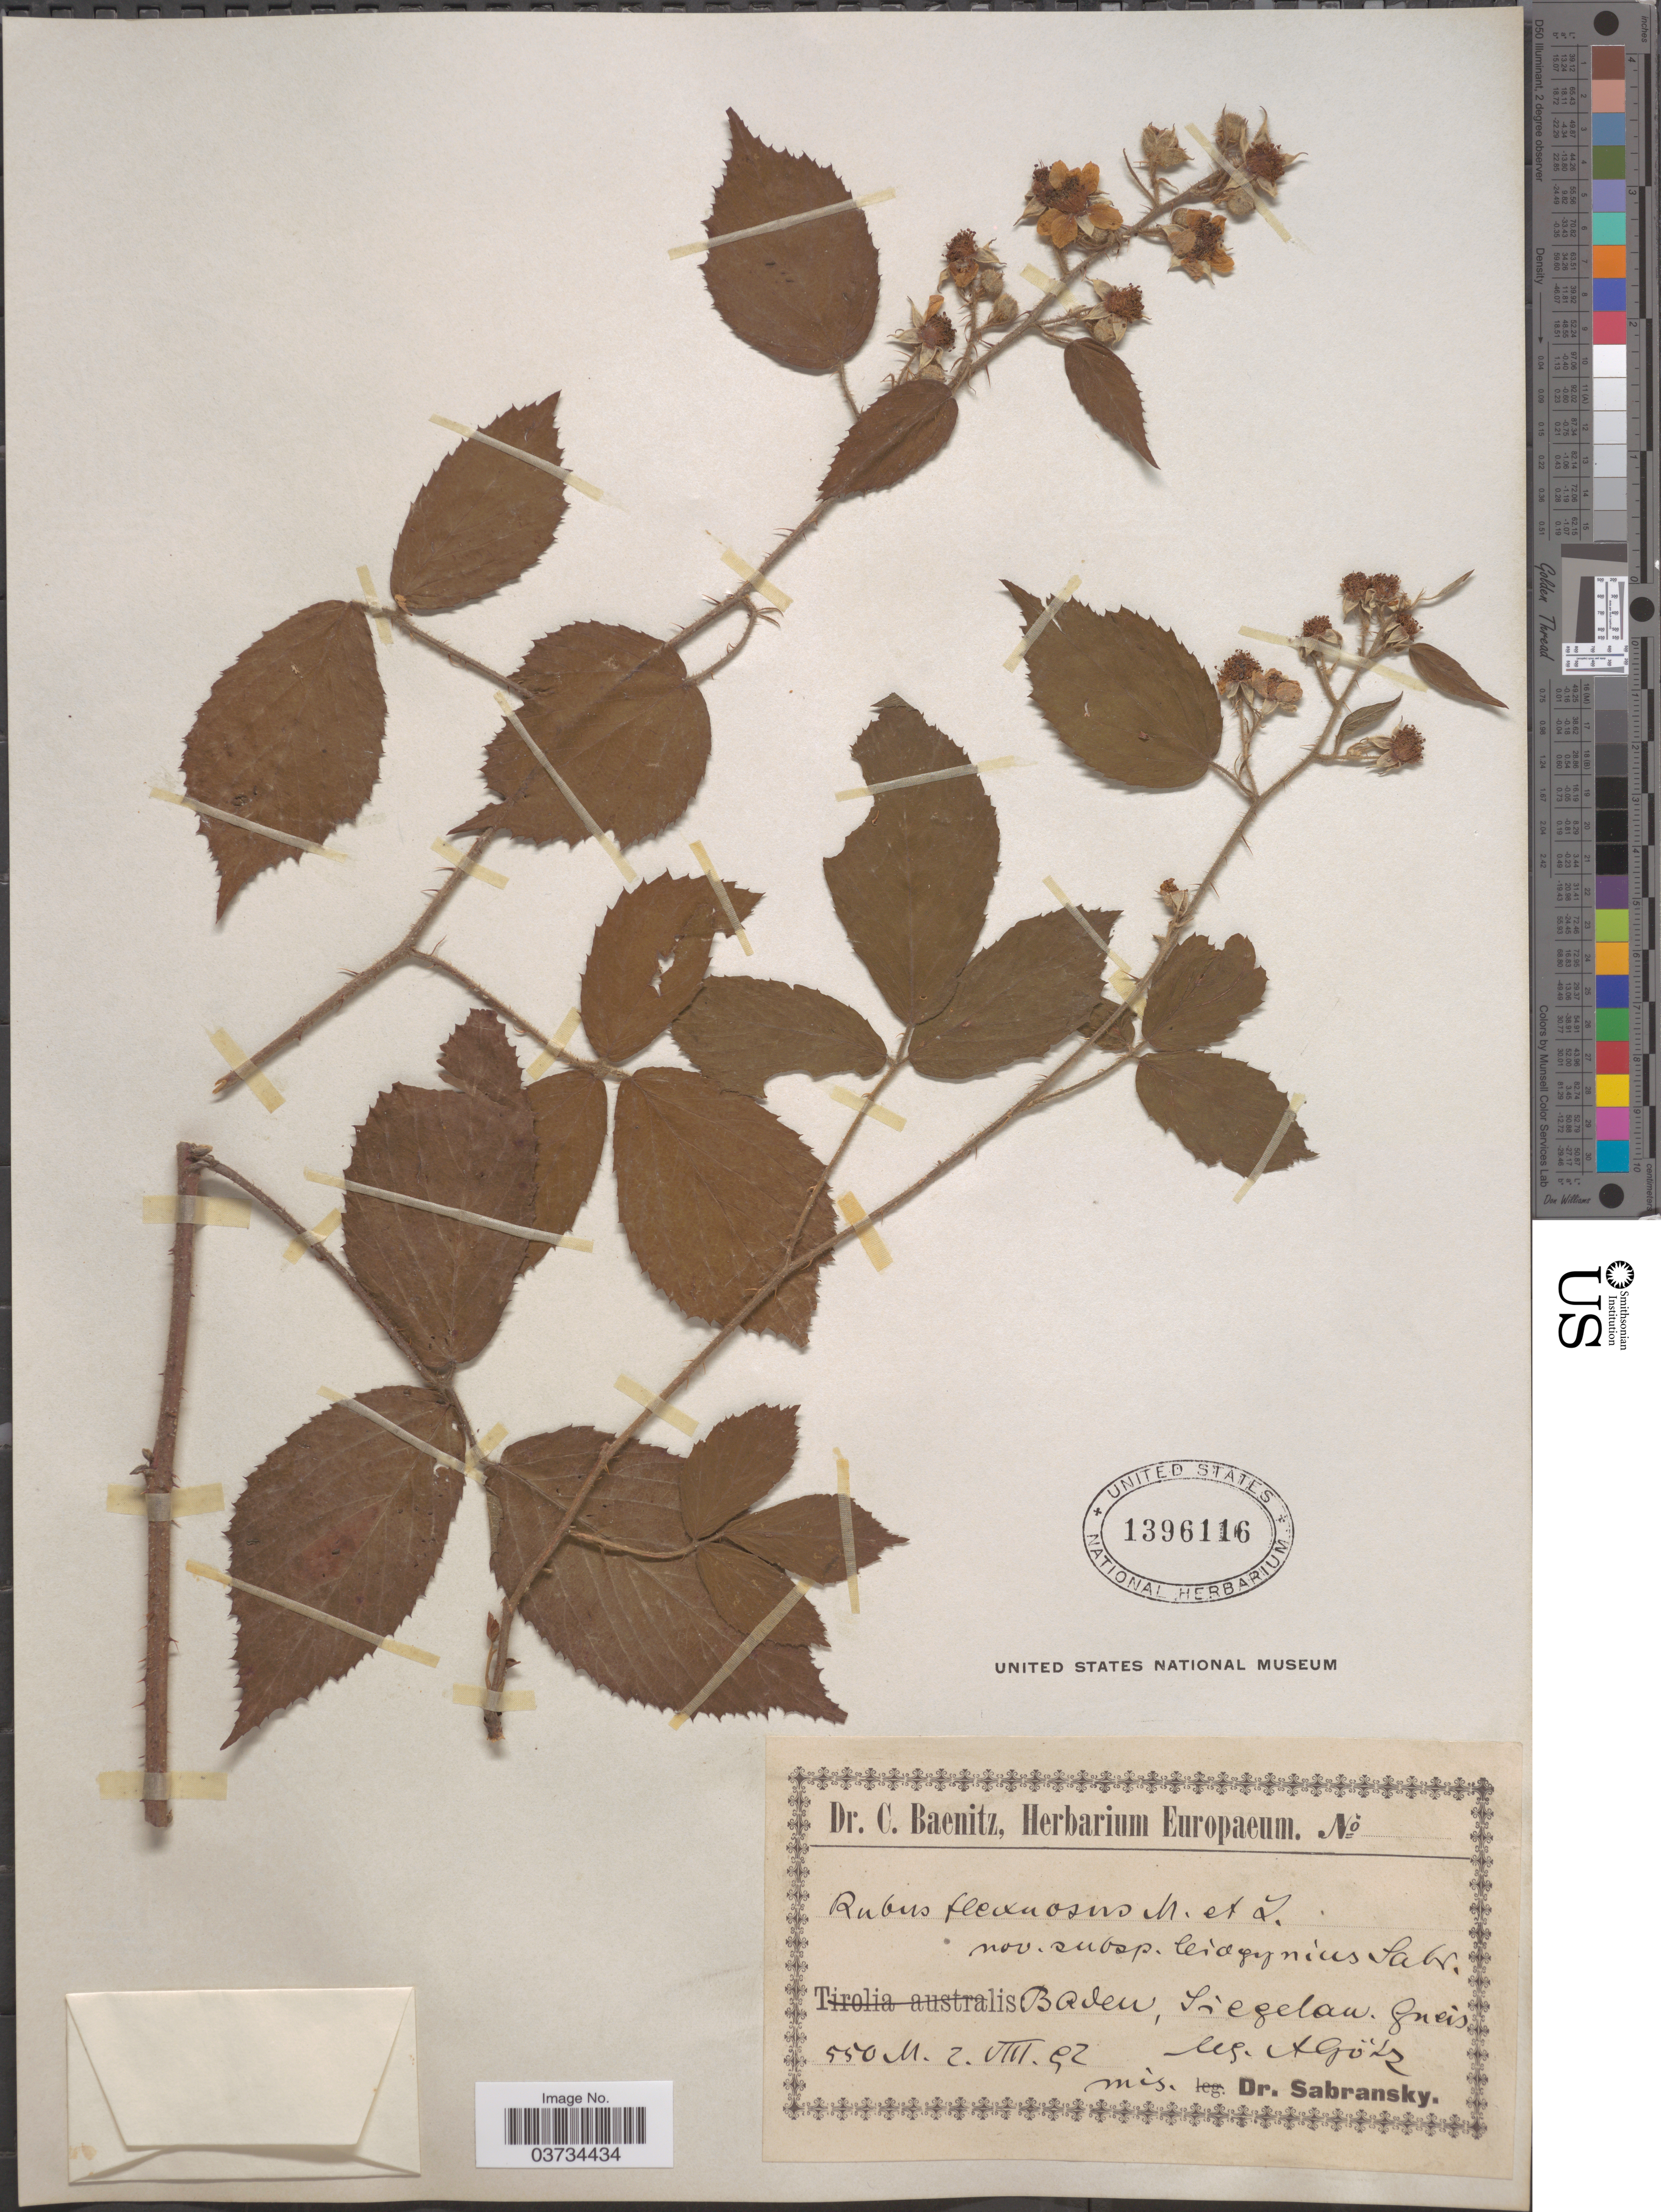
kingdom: Plantae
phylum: Tracheophyta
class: Magnoliopsida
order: Rosales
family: Rosaceae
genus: Rubus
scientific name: Rubus flexuosus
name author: P.J. Müll. & Lefèvre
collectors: A. Götz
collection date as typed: Transcribed d/m/y: 2/8/92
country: Germany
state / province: Baden-Württemberg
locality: Baden, Siegelau. Gneis.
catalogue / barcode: US 1396116